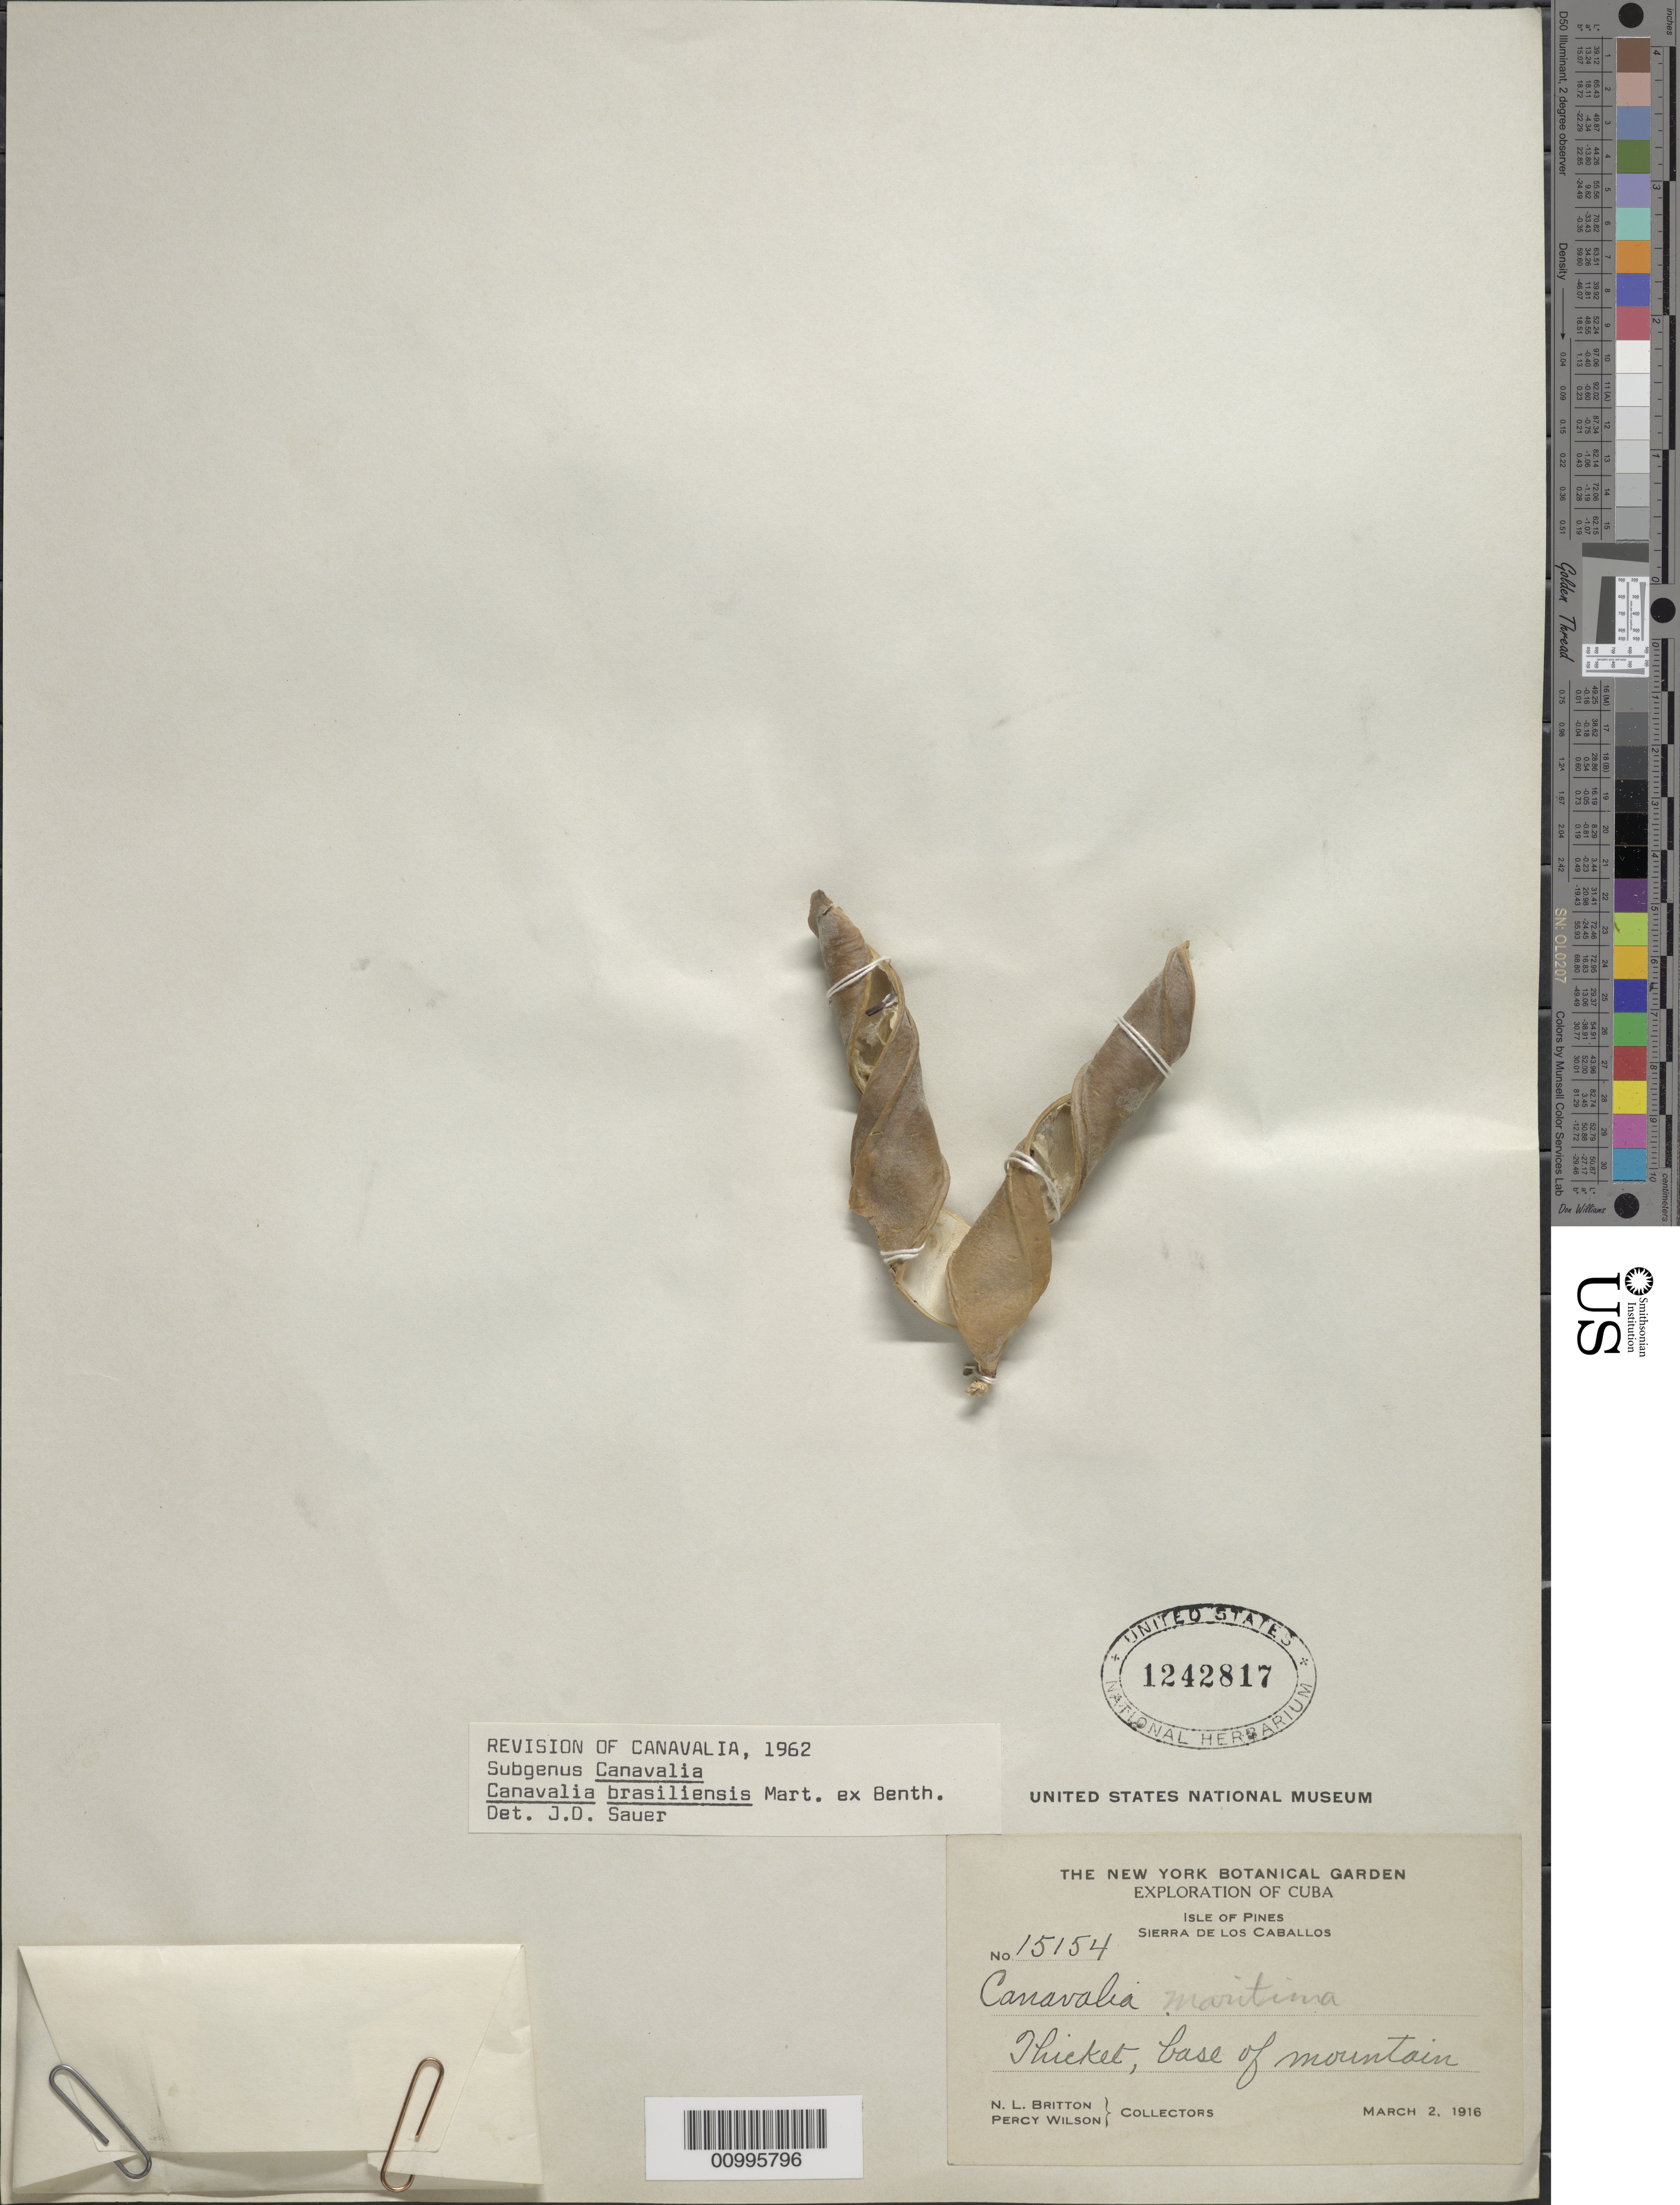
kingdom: Plantae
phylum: Tracheophyta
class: Magnoliopsida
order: Fabales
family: Fabaceae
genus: Canavalia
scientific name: Canavalia brasiliensis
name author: Mart. ex Benth.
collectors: N. Britton & P. Wilson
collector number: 15154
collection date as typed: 02 Mar 1916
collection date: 1916-03-02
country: Cuba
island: Isla de la Juventud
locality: Sierra de Los Caballos Base of mountain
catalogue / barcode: US 1242817